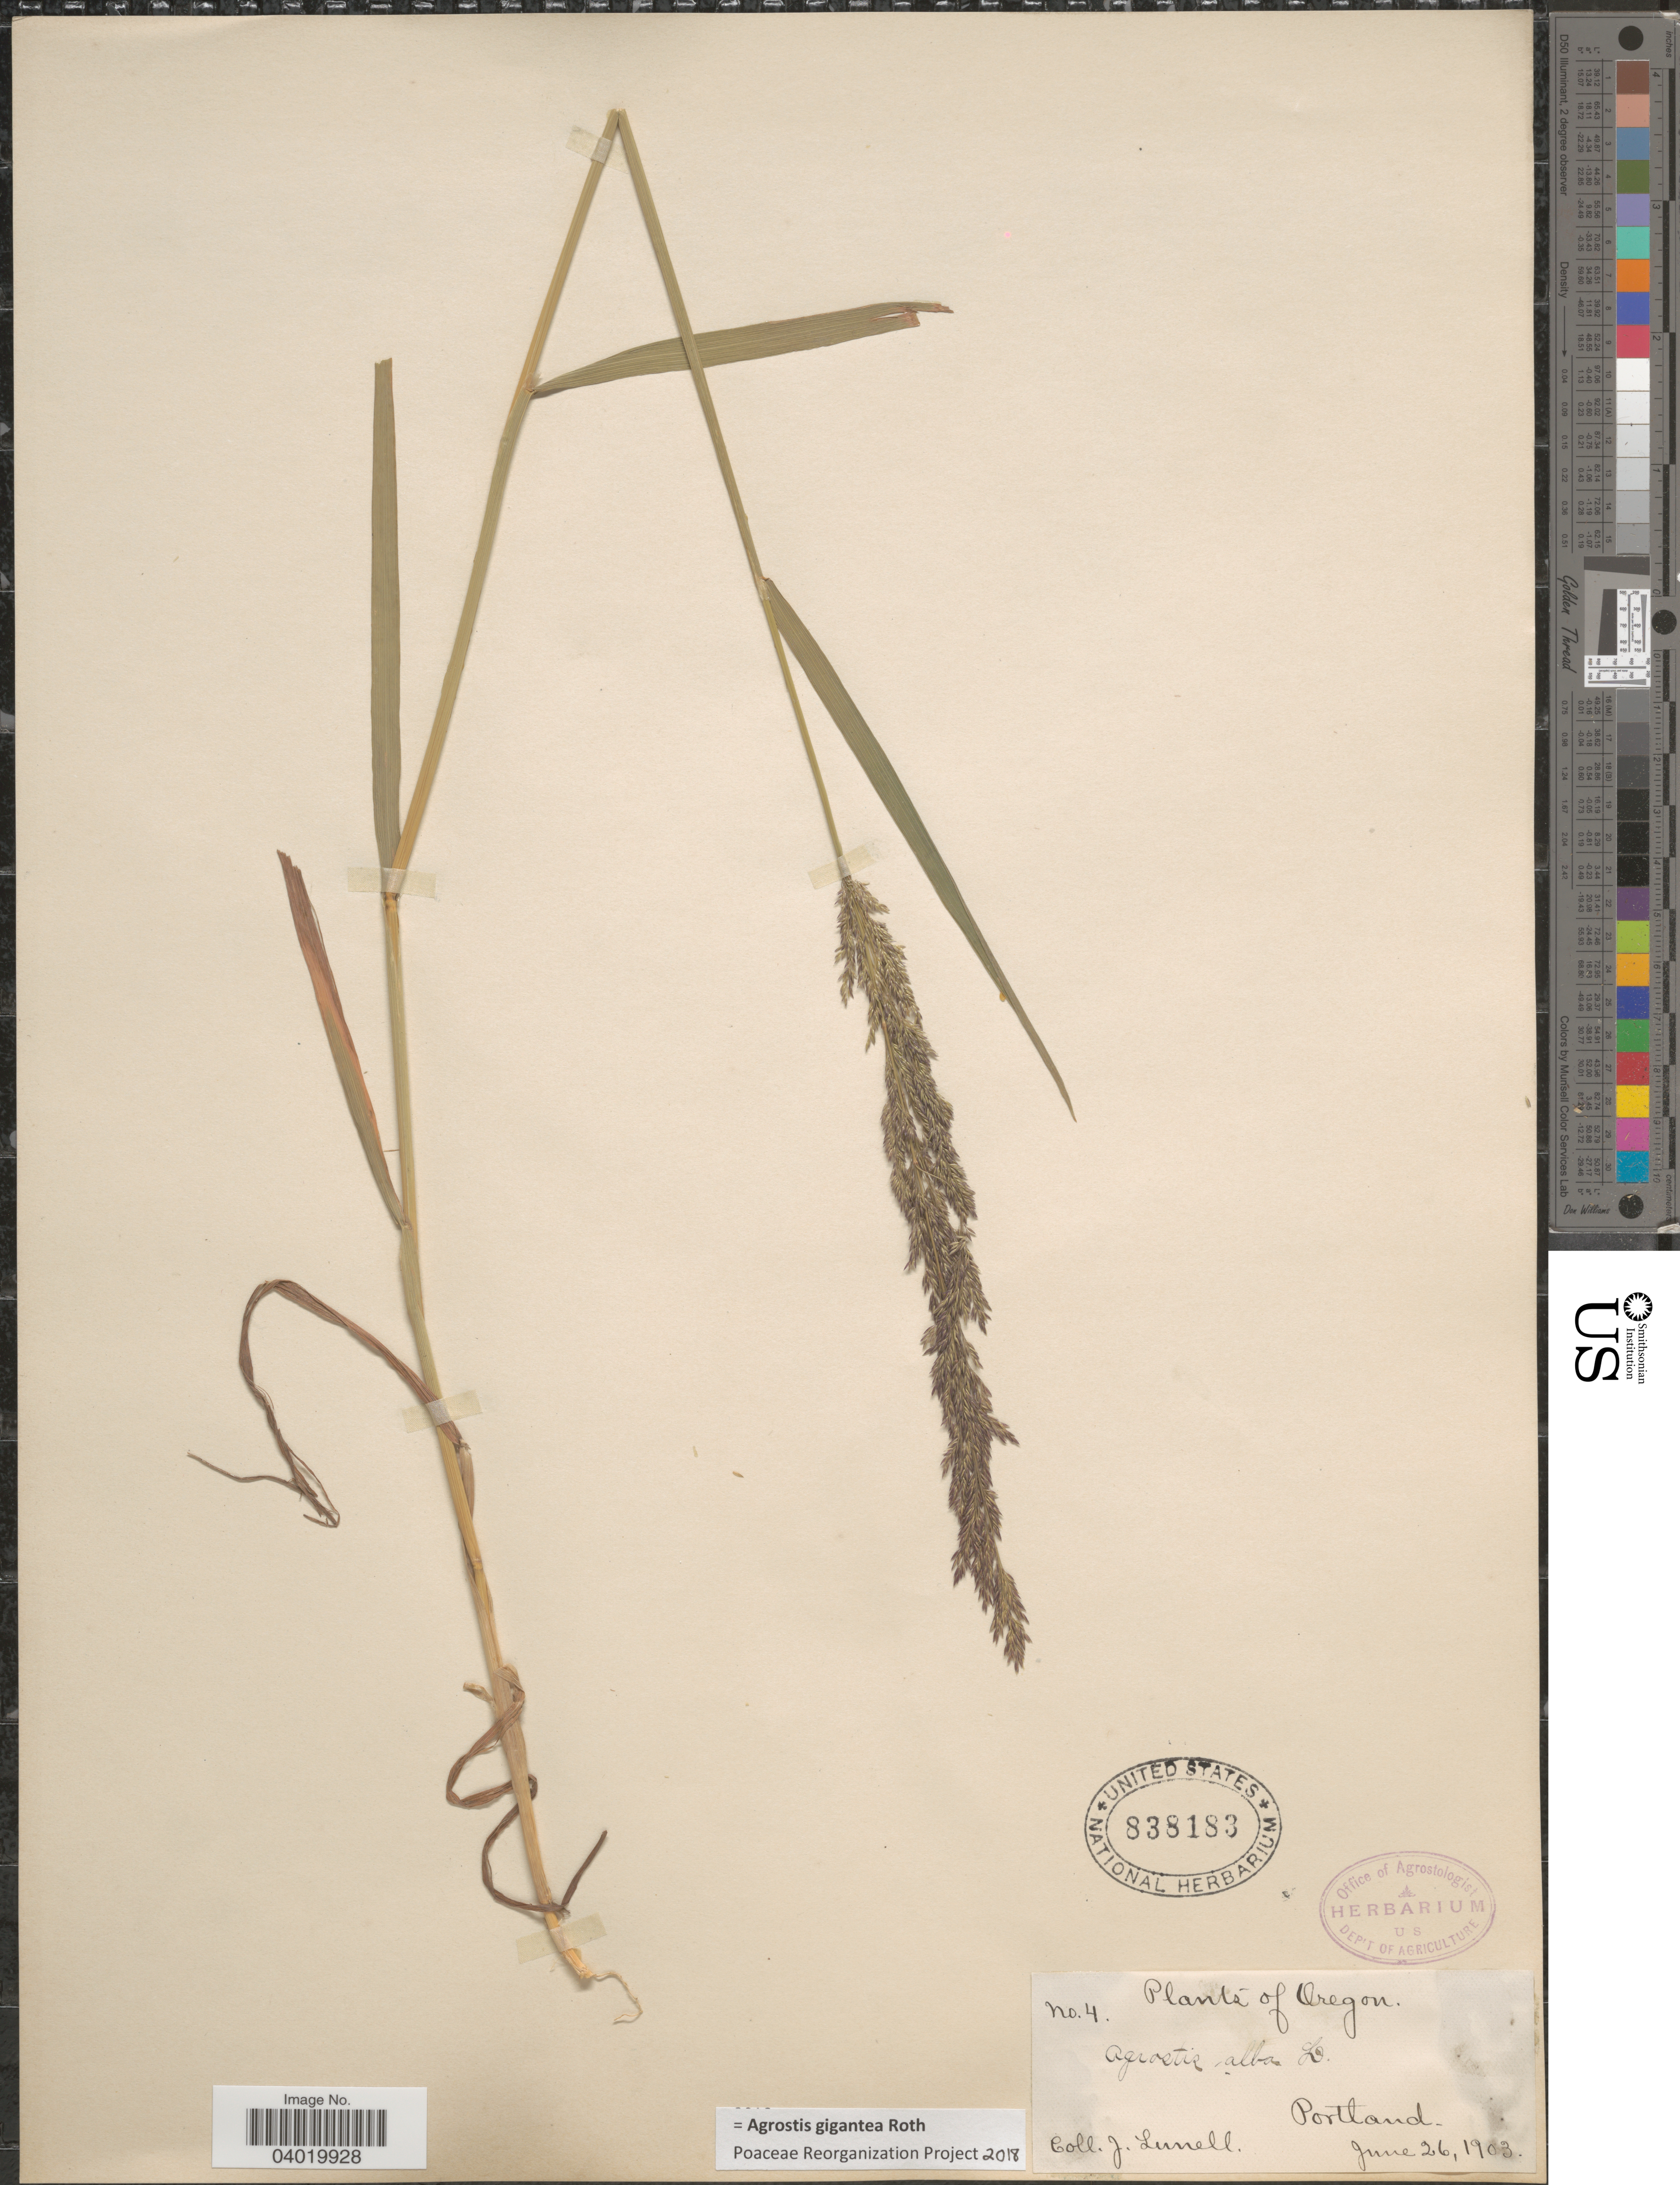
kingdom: Plantae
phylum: Tracheophyta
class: Liliopsida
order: Poales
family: Poaceae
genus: Agrostis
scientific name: Agrostis gigantea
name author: Roth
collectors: J. Lunell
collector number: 4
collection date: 1903-06-26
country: United States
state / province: Oregon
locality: Portland.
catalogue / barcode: US 838183